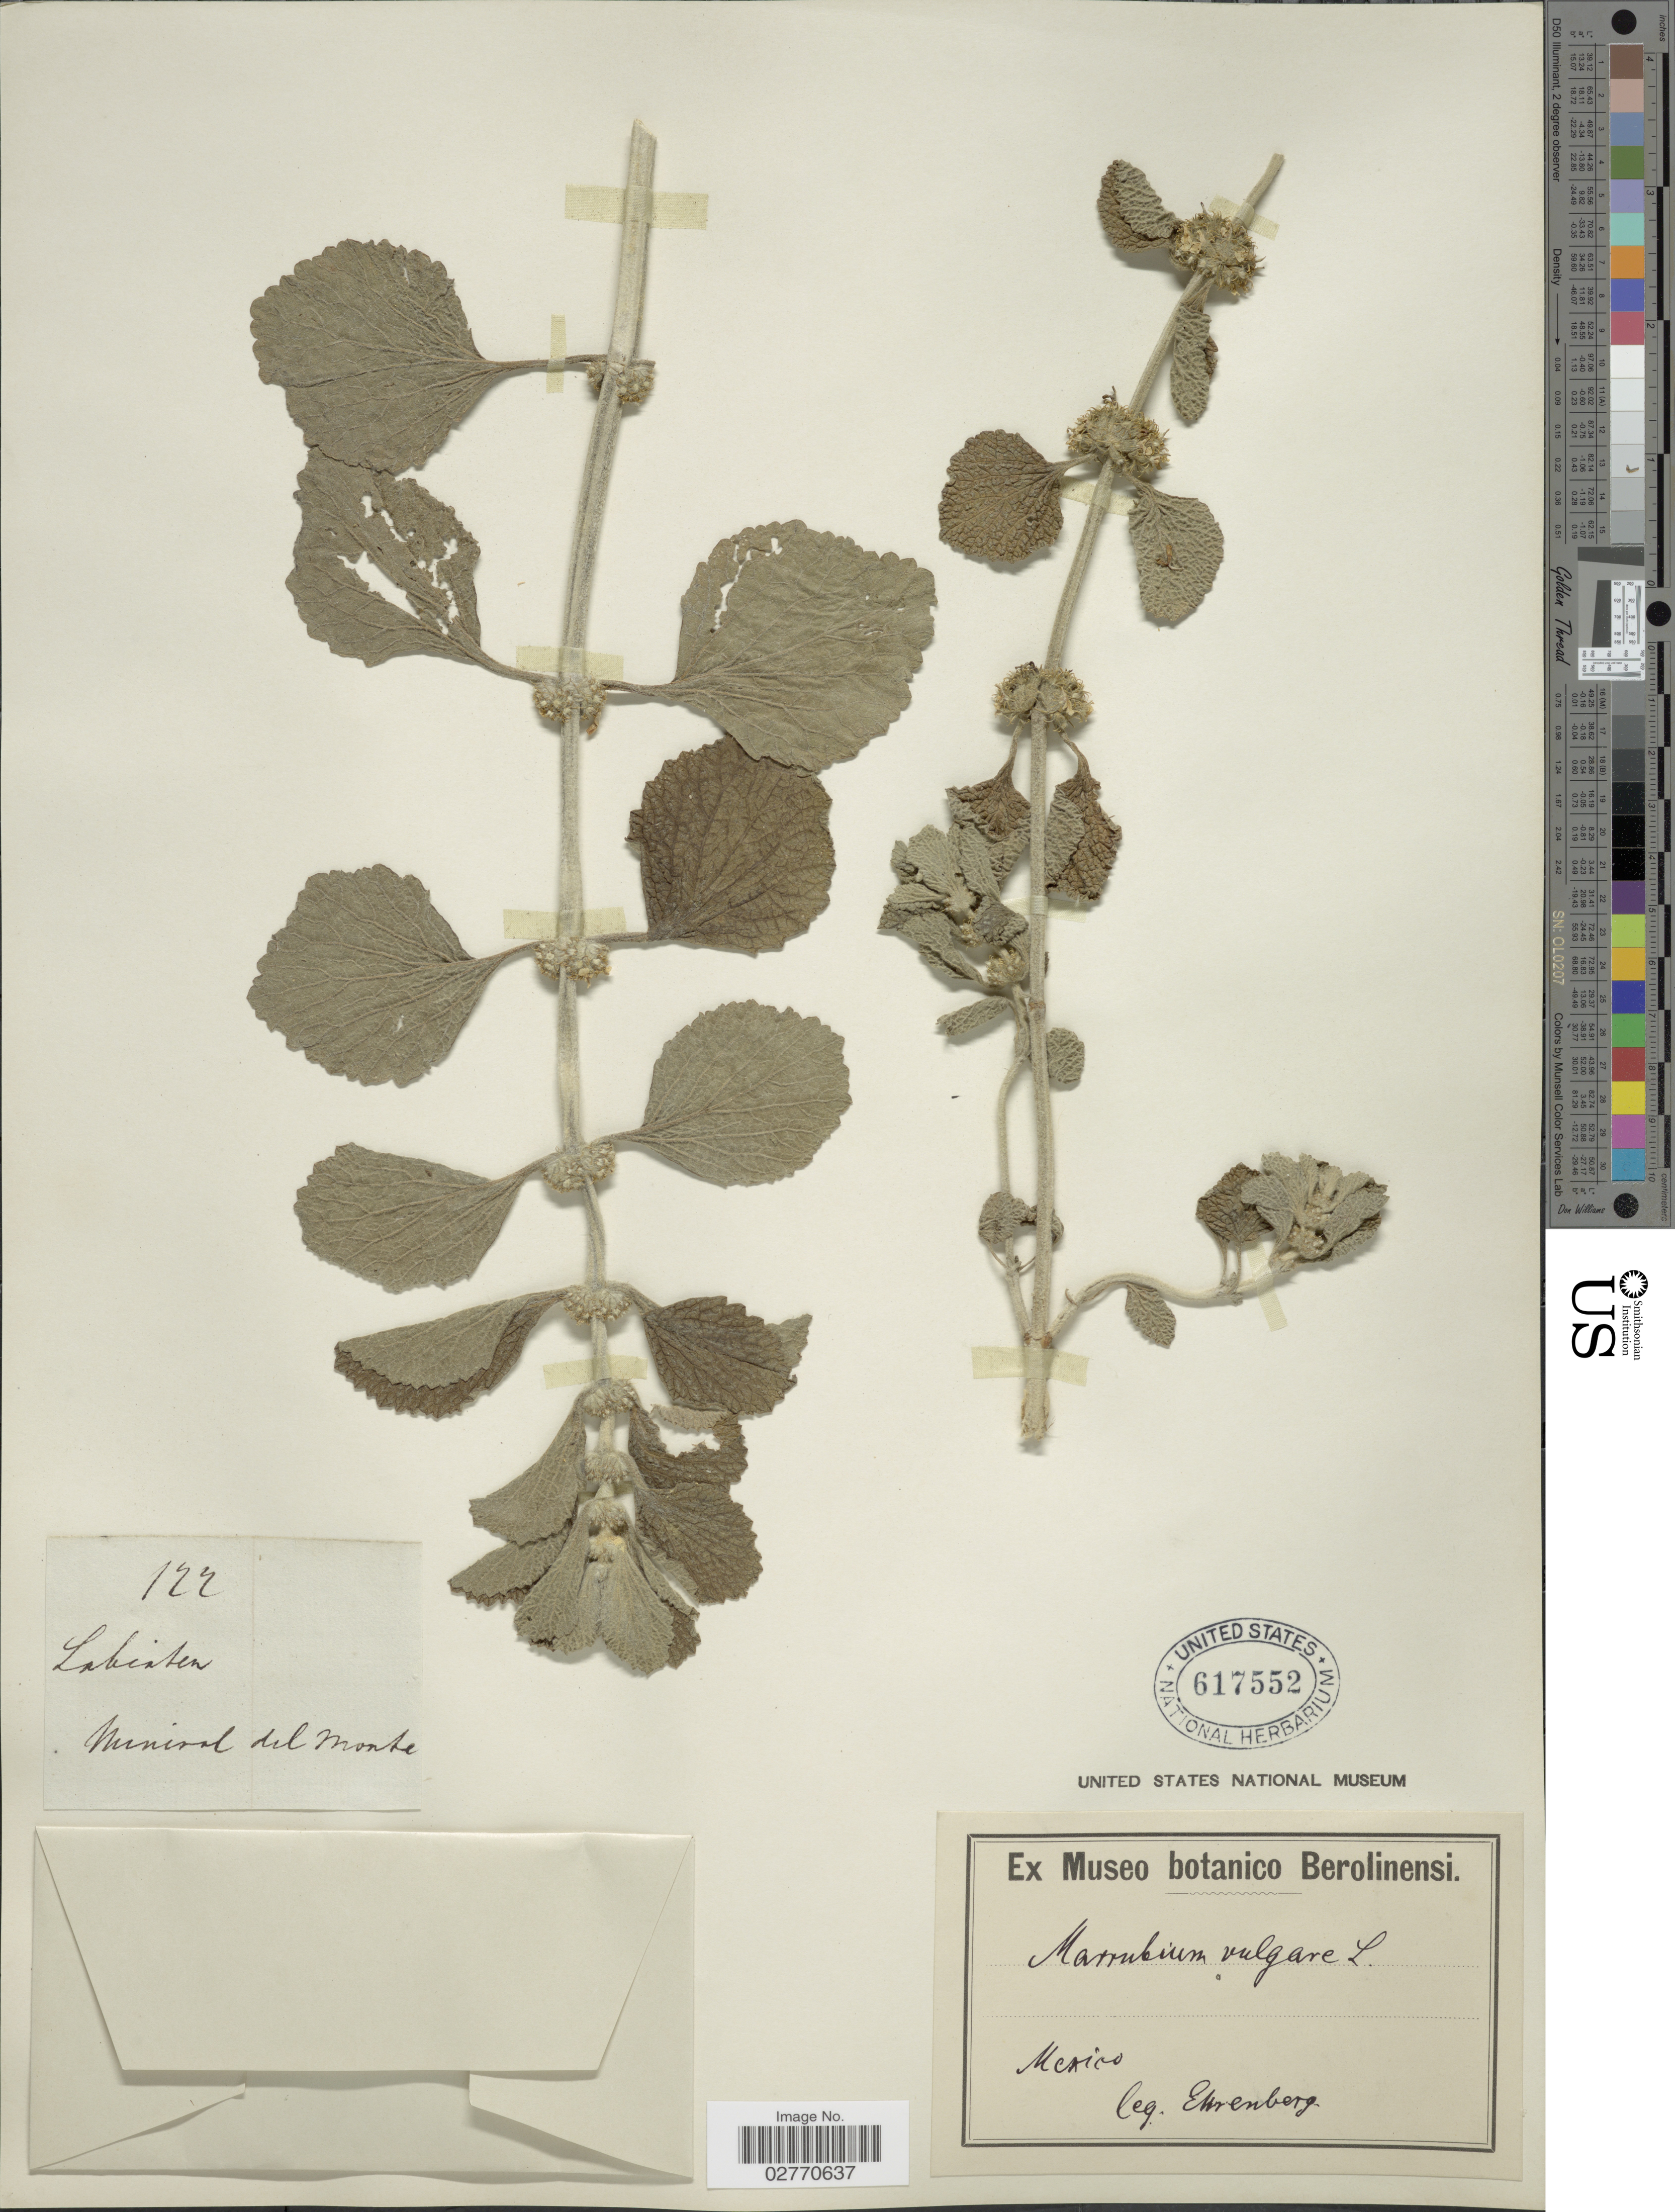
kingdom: Plantae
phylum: Tracheophyta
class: Magnoliopsida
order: Lamiales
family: Lamiaceae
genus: Marrubium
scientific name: Marrubium vulgare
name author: L.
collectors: -. Ehrenberg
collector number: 122*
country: Mexico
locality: Mineral del Monte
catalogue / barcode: US 617552